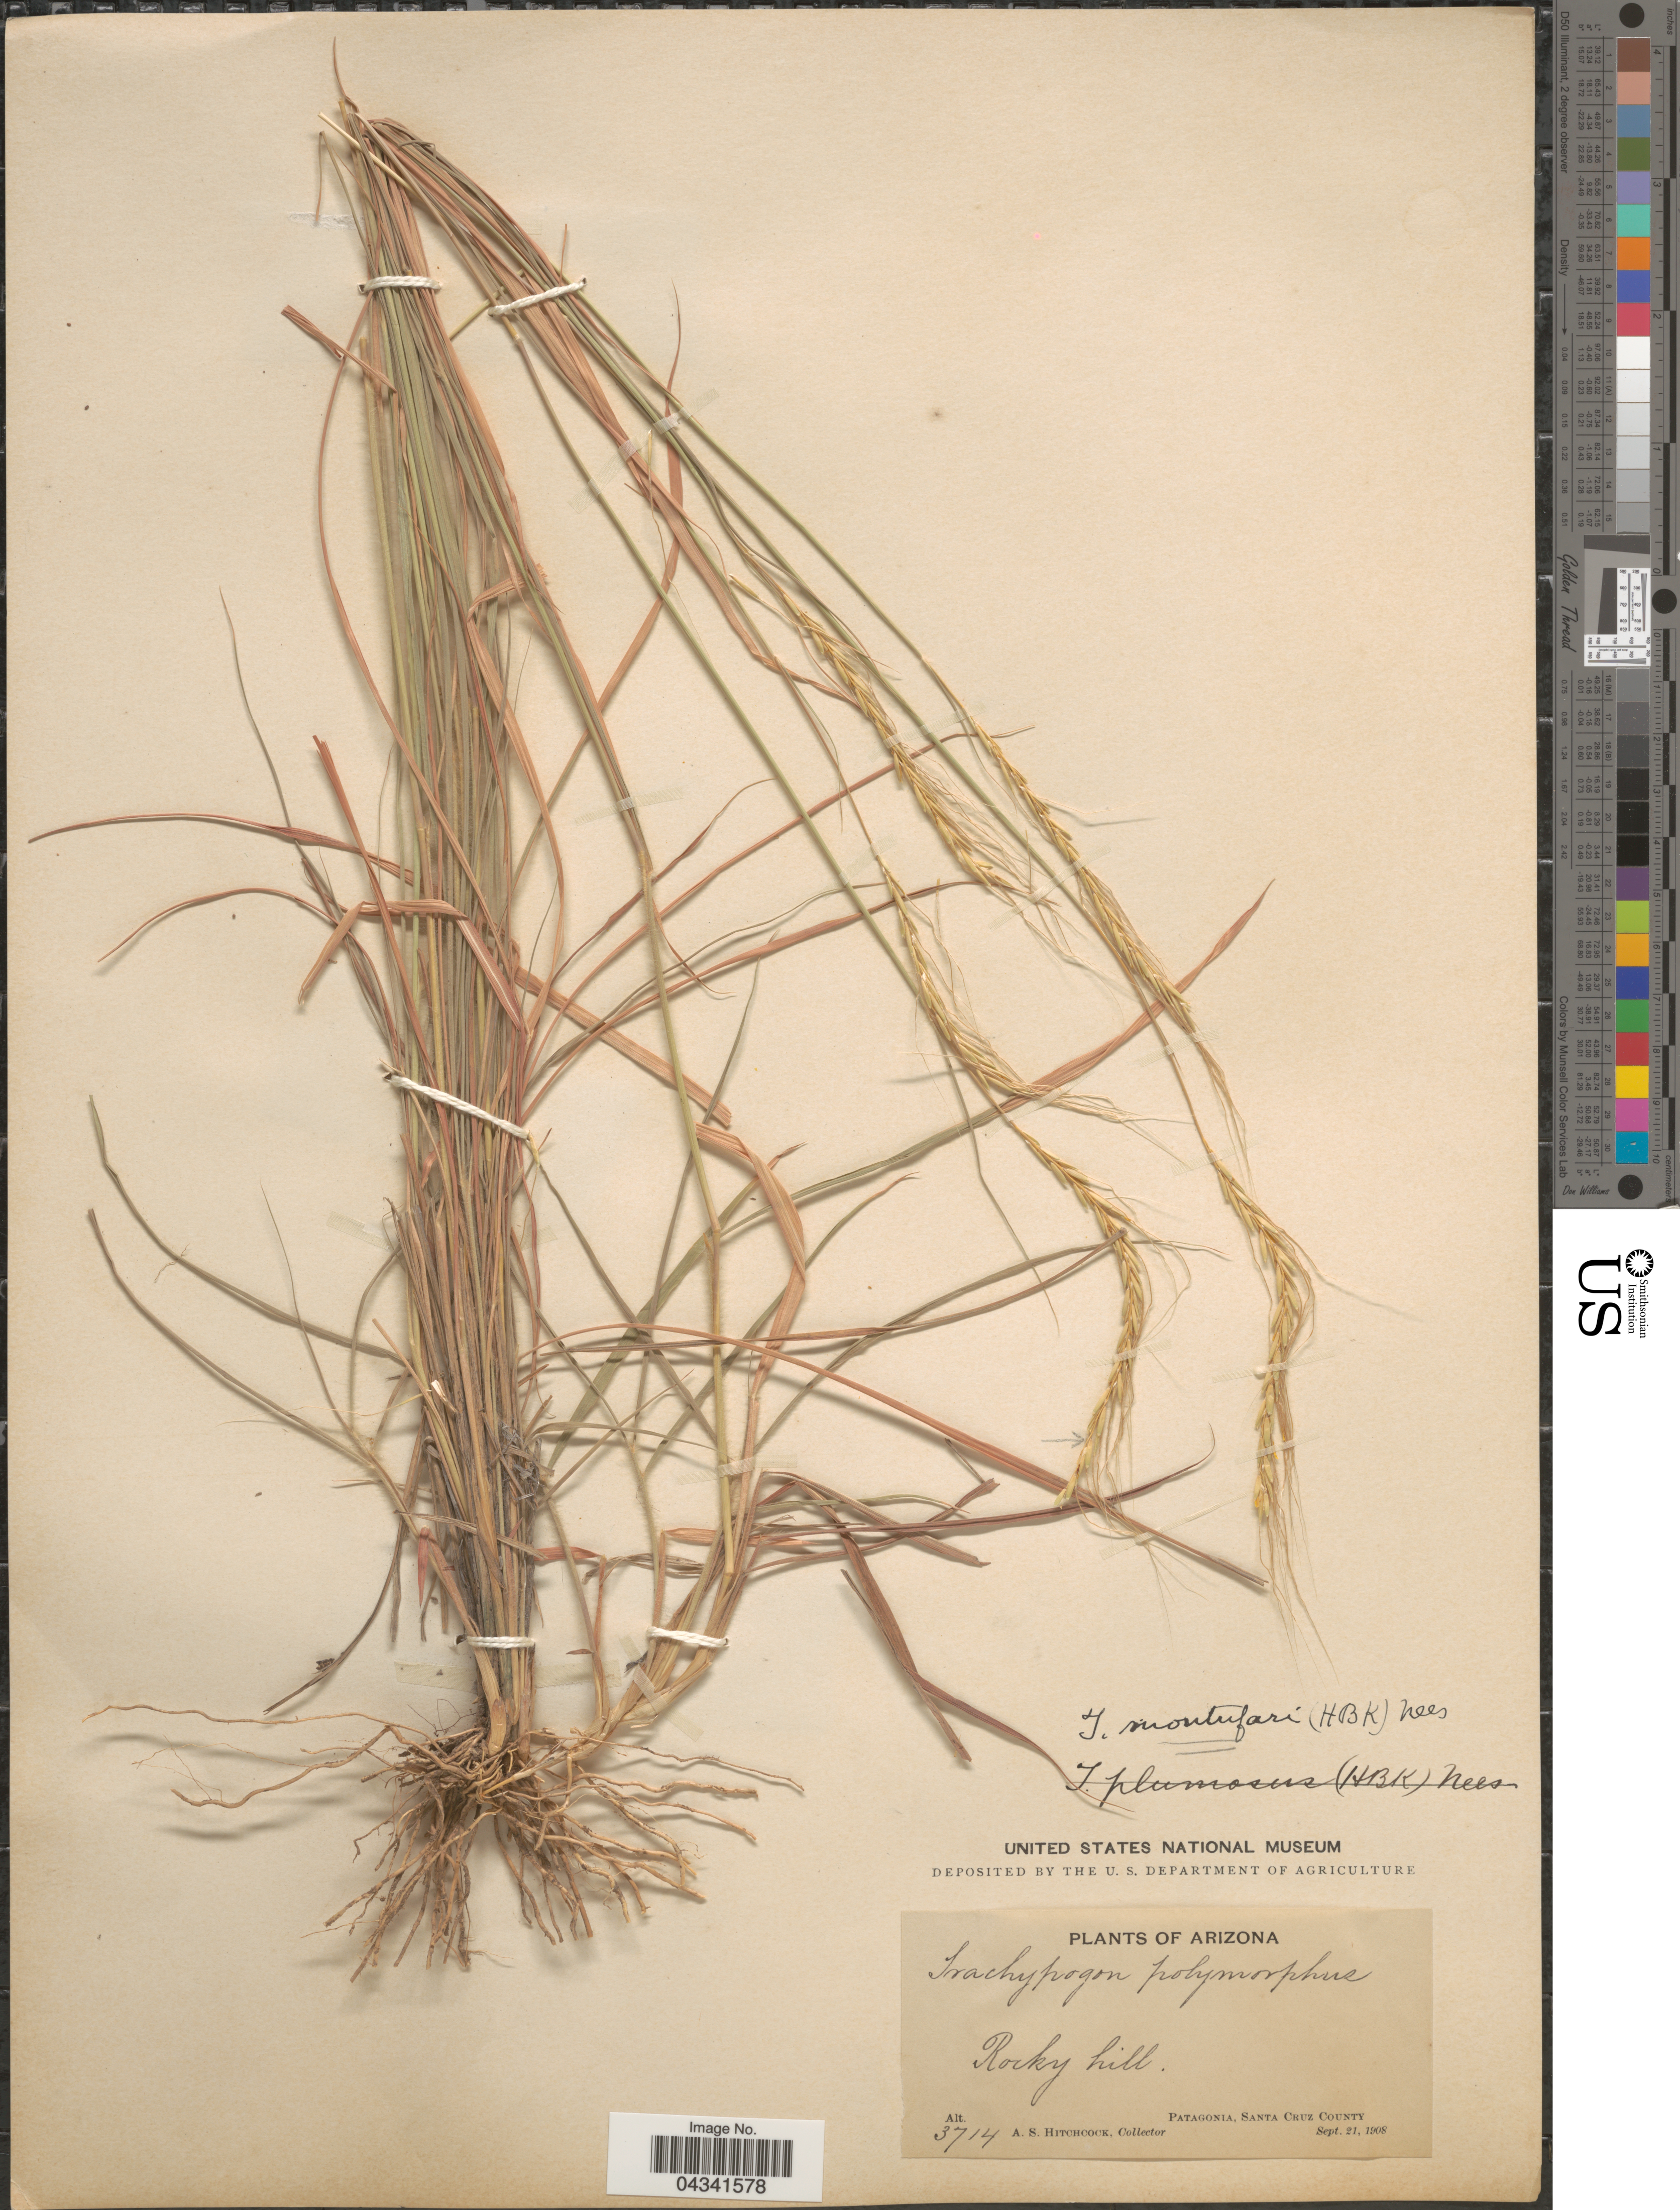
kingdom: Plantae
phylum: Tracheophyta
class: Liliopsida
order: Poales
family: Poaceae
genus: Trachypogon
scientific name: Trachypogon spicatus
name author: (L. f.) Kuntze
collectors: A. S. Hitchcock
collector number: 3714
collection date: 1908-09-21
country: United States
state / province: Arizona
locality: Patagonia, Santa Cruz County.